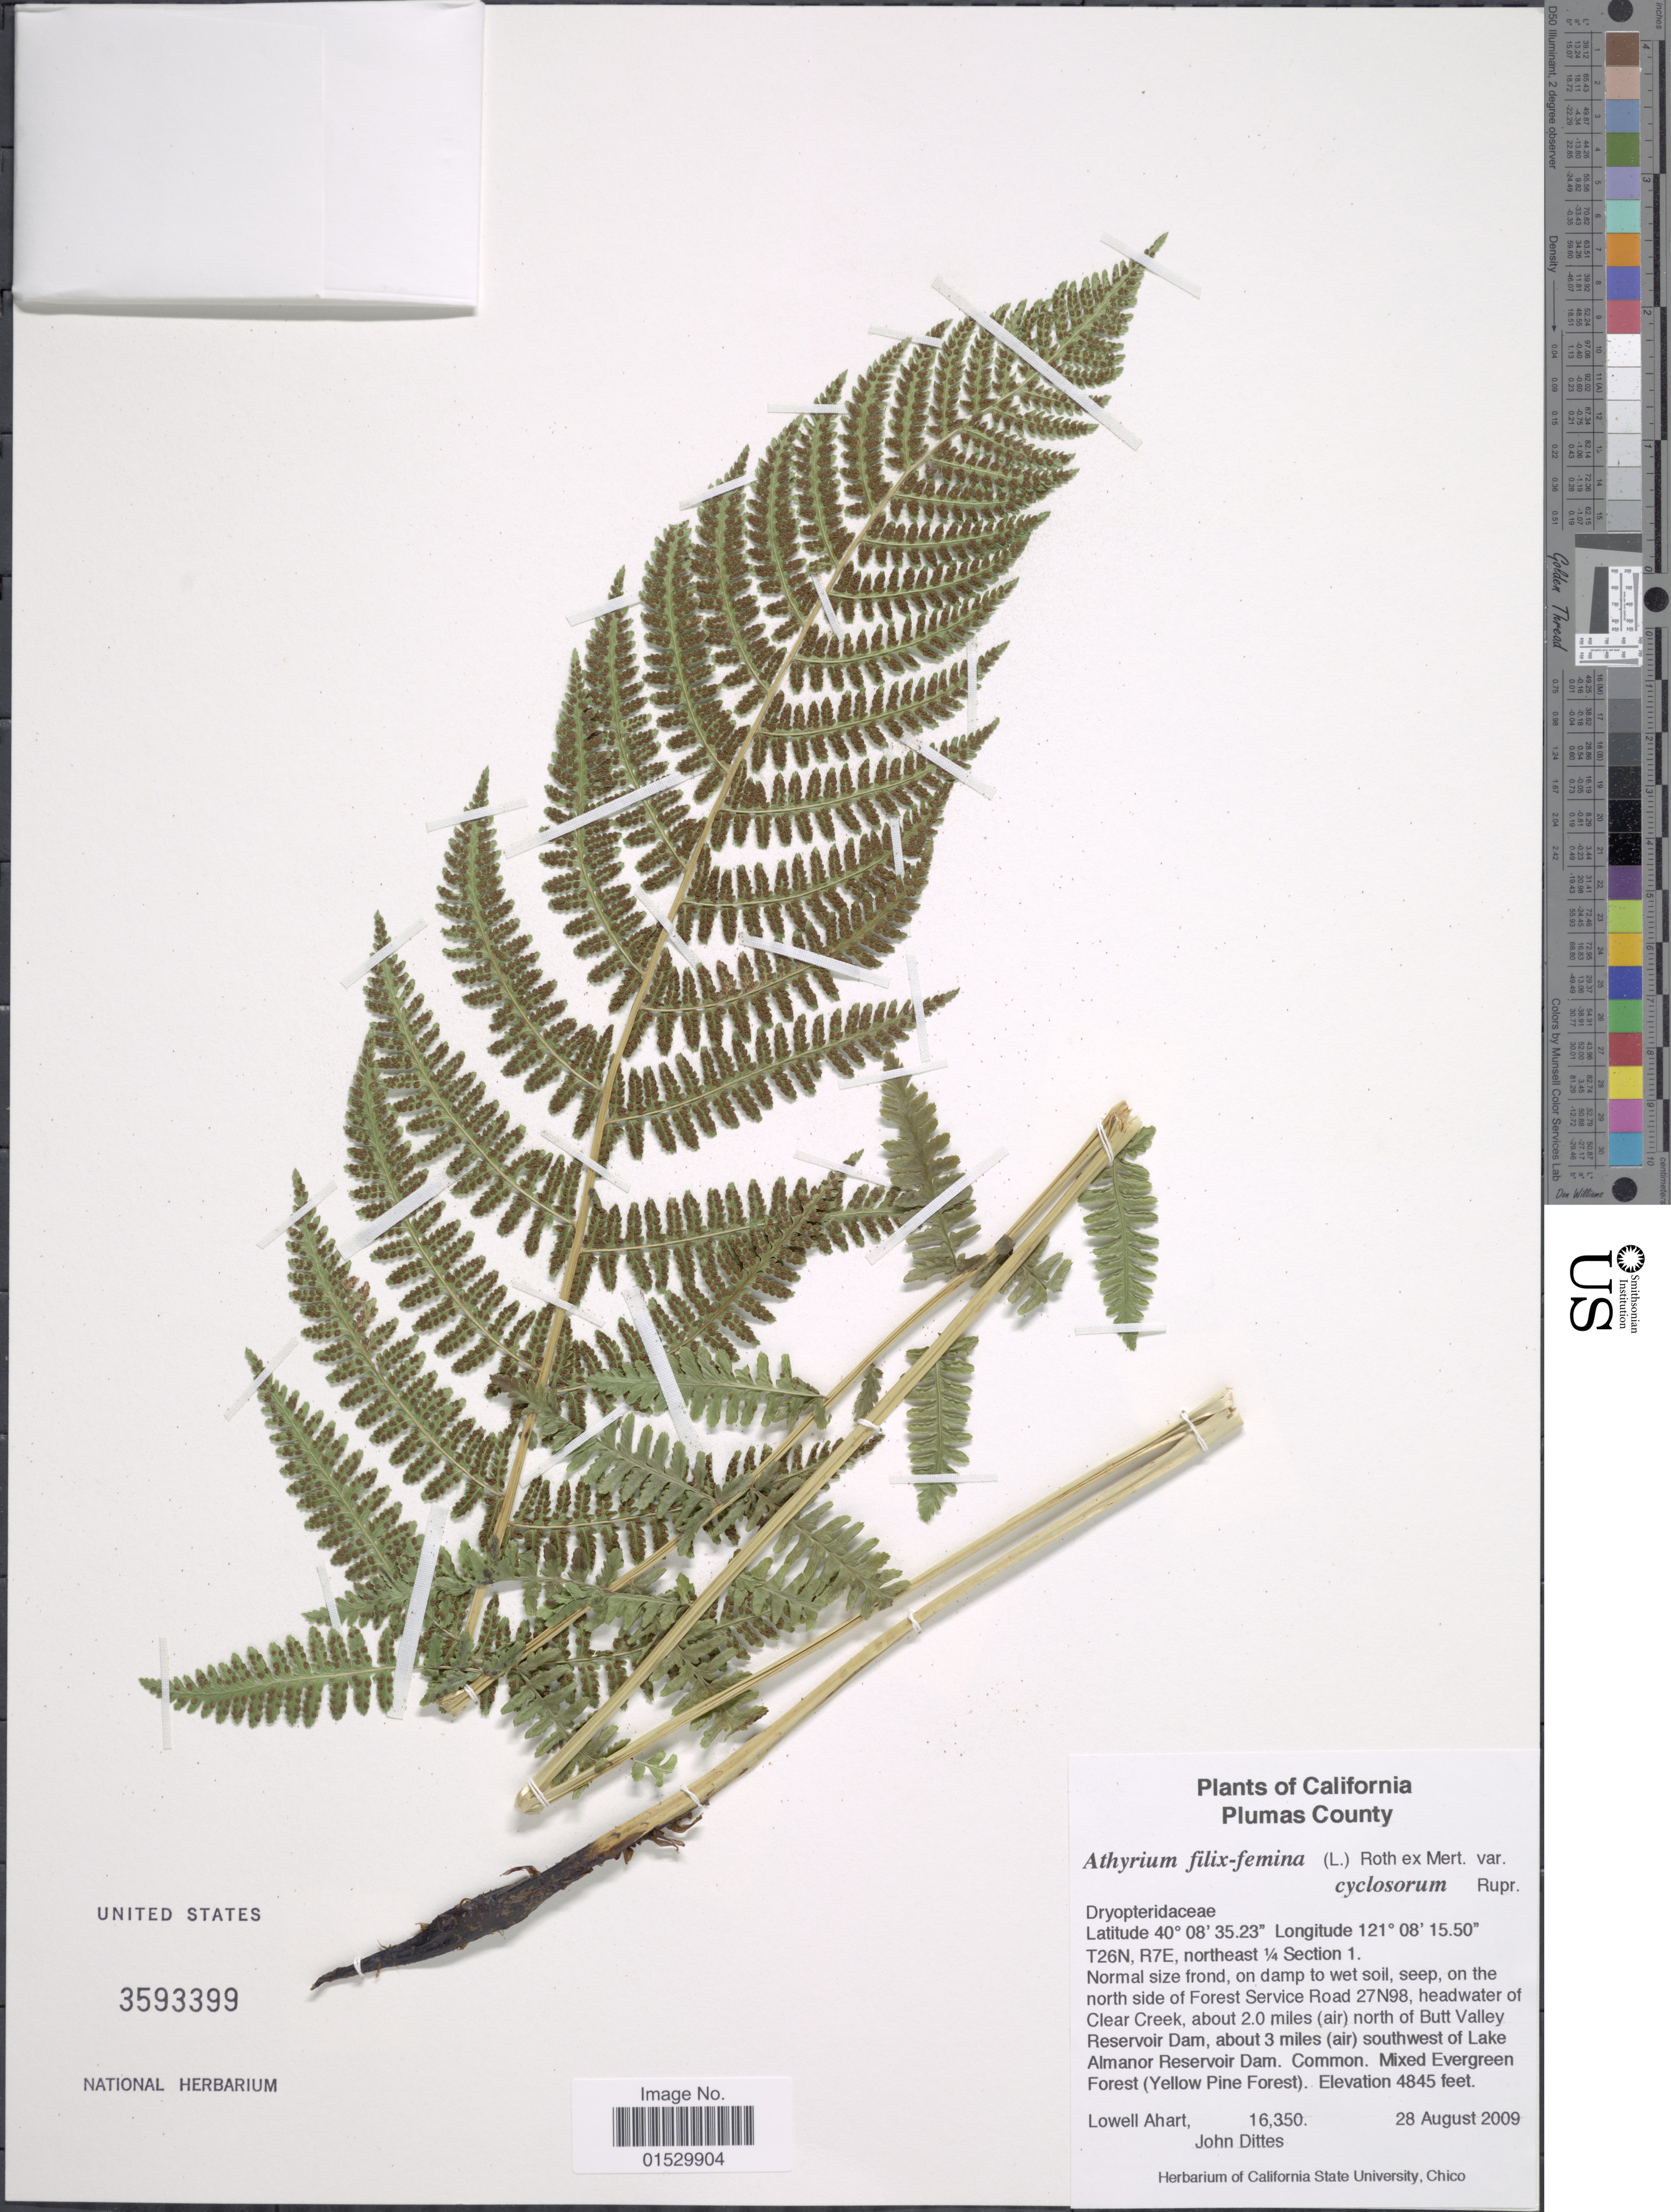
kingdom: Plantae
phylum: Tracheophyta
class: Polypodiopsida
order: Polypodiales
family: Athyriaceae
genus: Athyrium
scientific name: Athyrium filix-femina subsp. cyclosorum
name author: (Rupr.) C. Chr.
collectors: L. Ahart & J. Dittes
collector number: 16350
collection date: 2009-08-28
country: United States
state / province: California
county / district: Plumas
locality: Plumas County, T26N, R7E, northeast ¼ Section 1. Normal size frond, on damp to wet soil, on the north side of Forest Service Road 27N98, headwater of Clear Creek, about 2.0 miles (air) southwest of Lake Almanor Reservoir Dam. Common. Mixed Evergreen Forest (Yellow Pine Forest)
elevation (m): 1477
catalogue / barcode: US 3593399